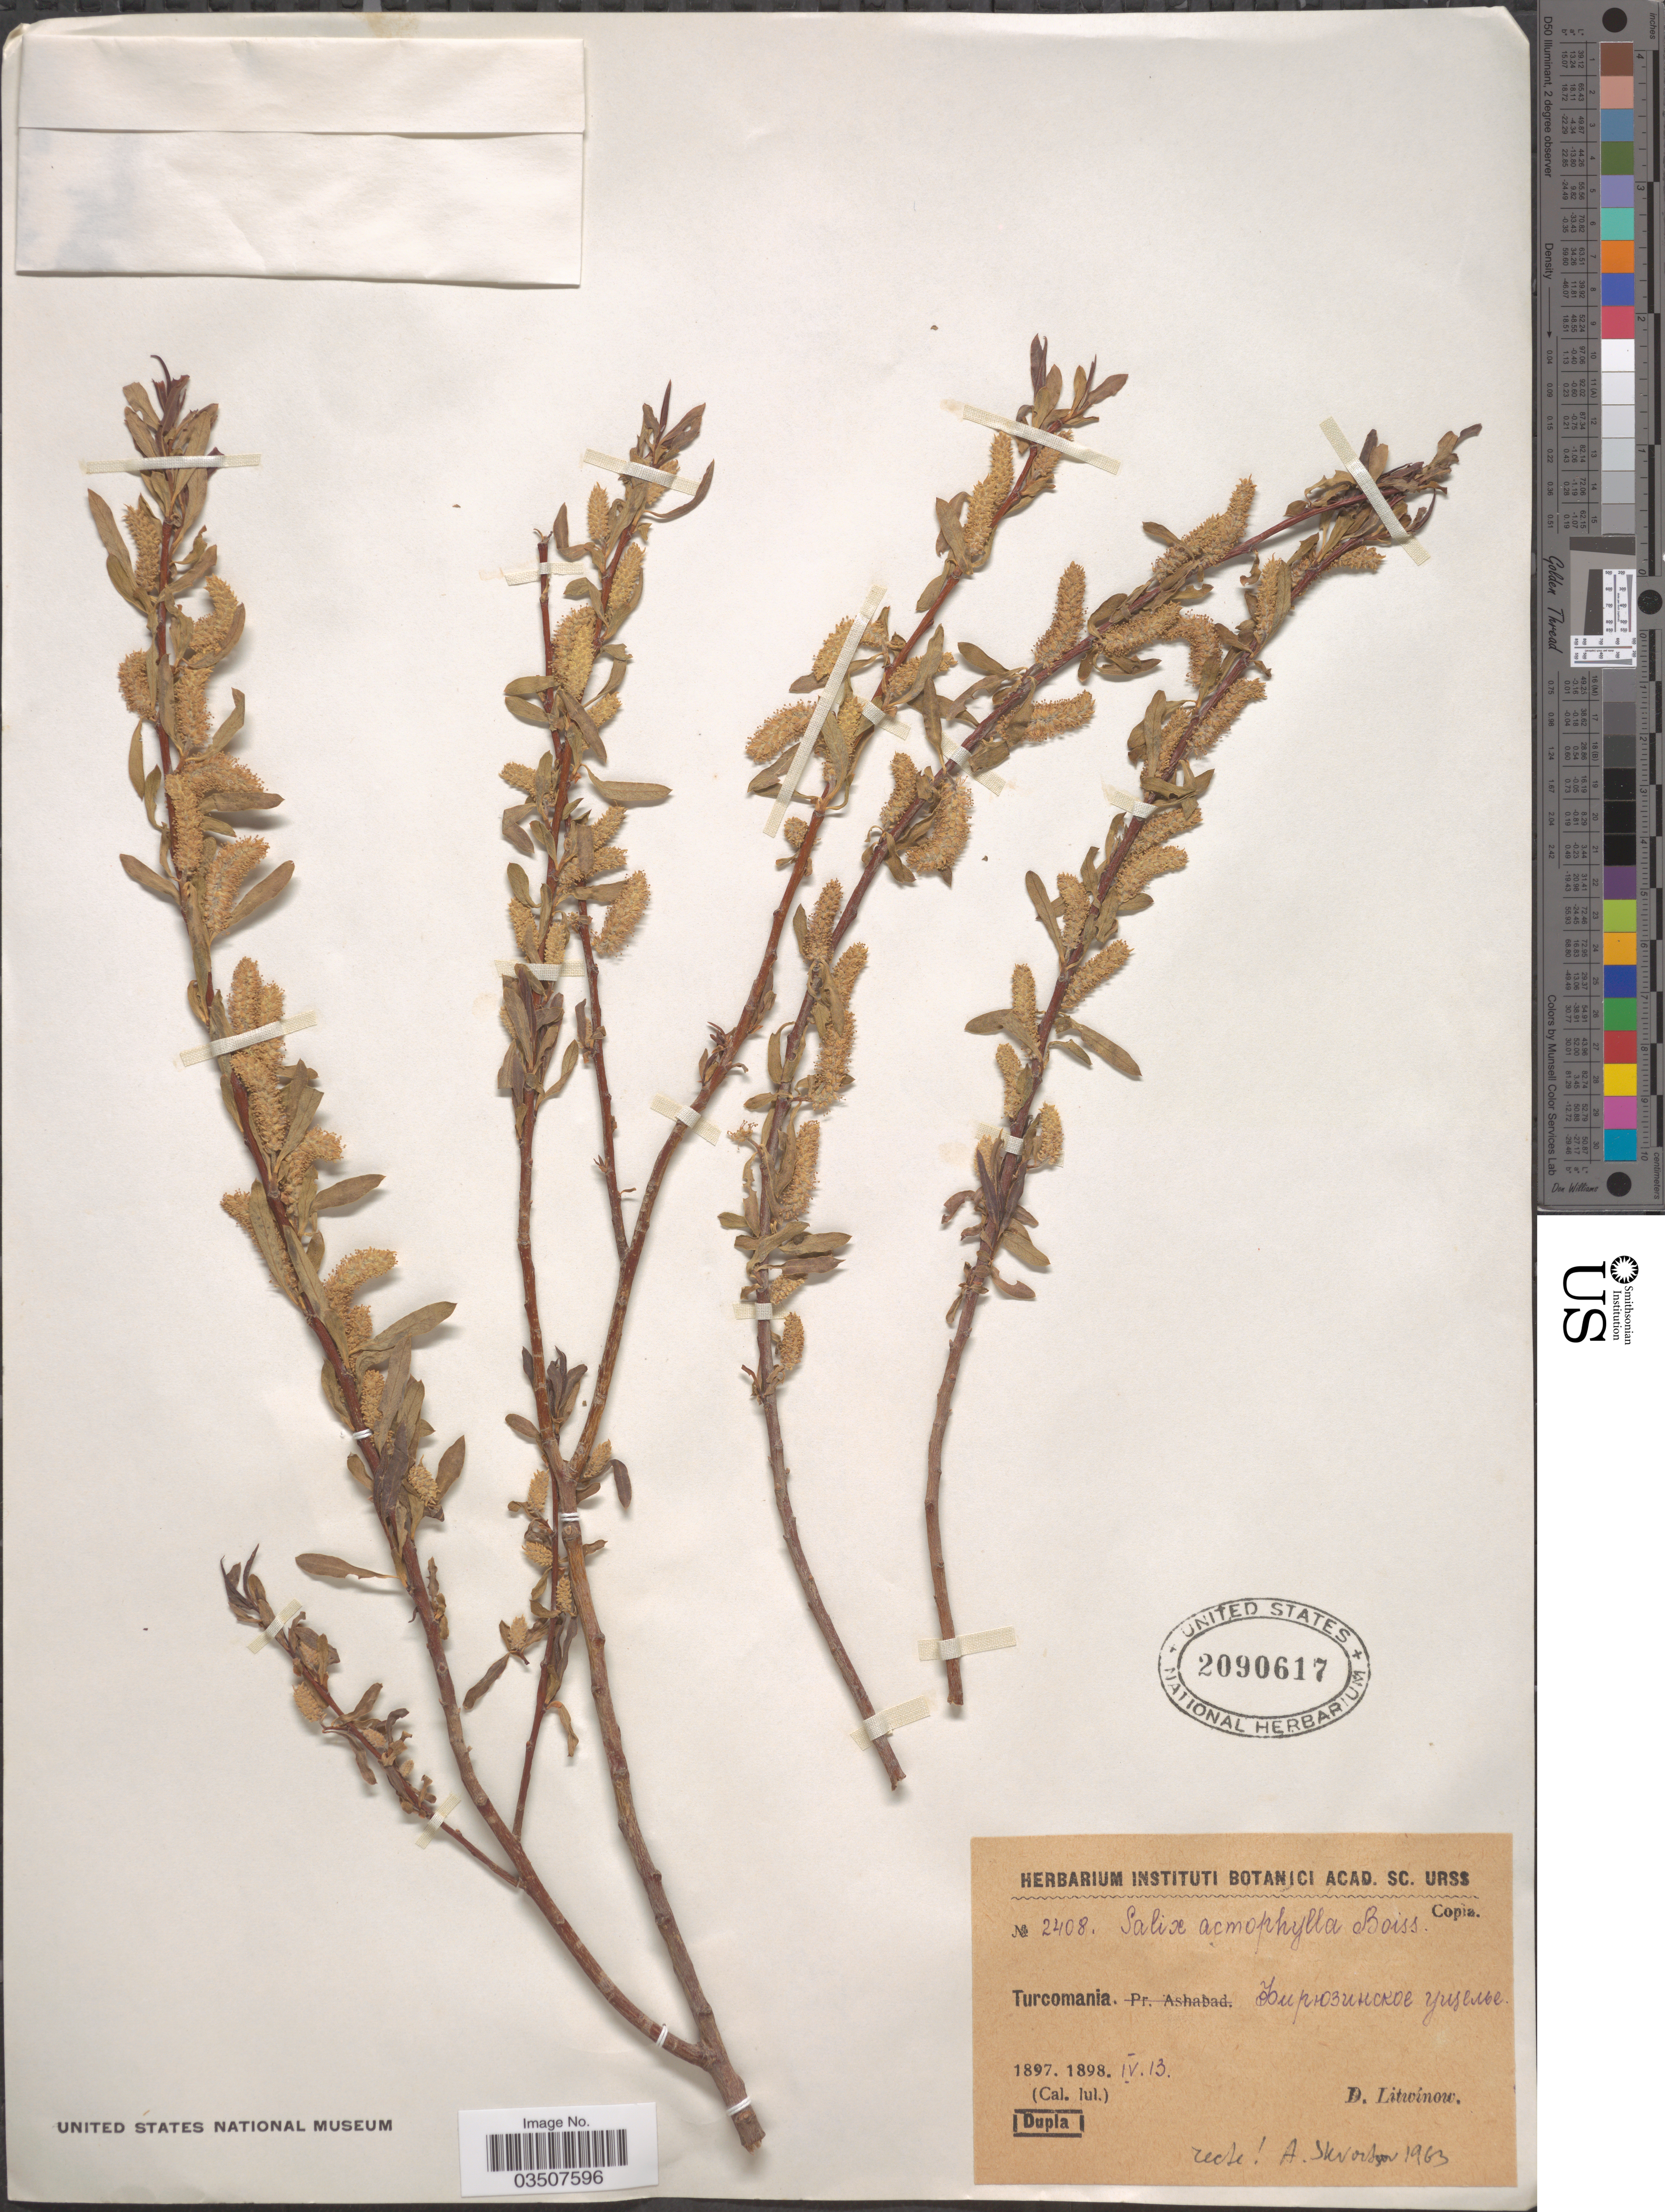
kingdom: Plantae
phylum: Tracheophyta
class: Magnoliopsida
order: Malpighiales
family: Salicaceae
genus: Salix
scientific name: Salix acmophylla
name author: Boiss.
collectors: D. Litwinow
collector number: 2408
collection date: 1897-04-13/1898-04-13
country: Turkmenistan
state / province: Ahal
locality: Turcomania. Gorge Firyuza.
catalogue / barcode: US 2090617